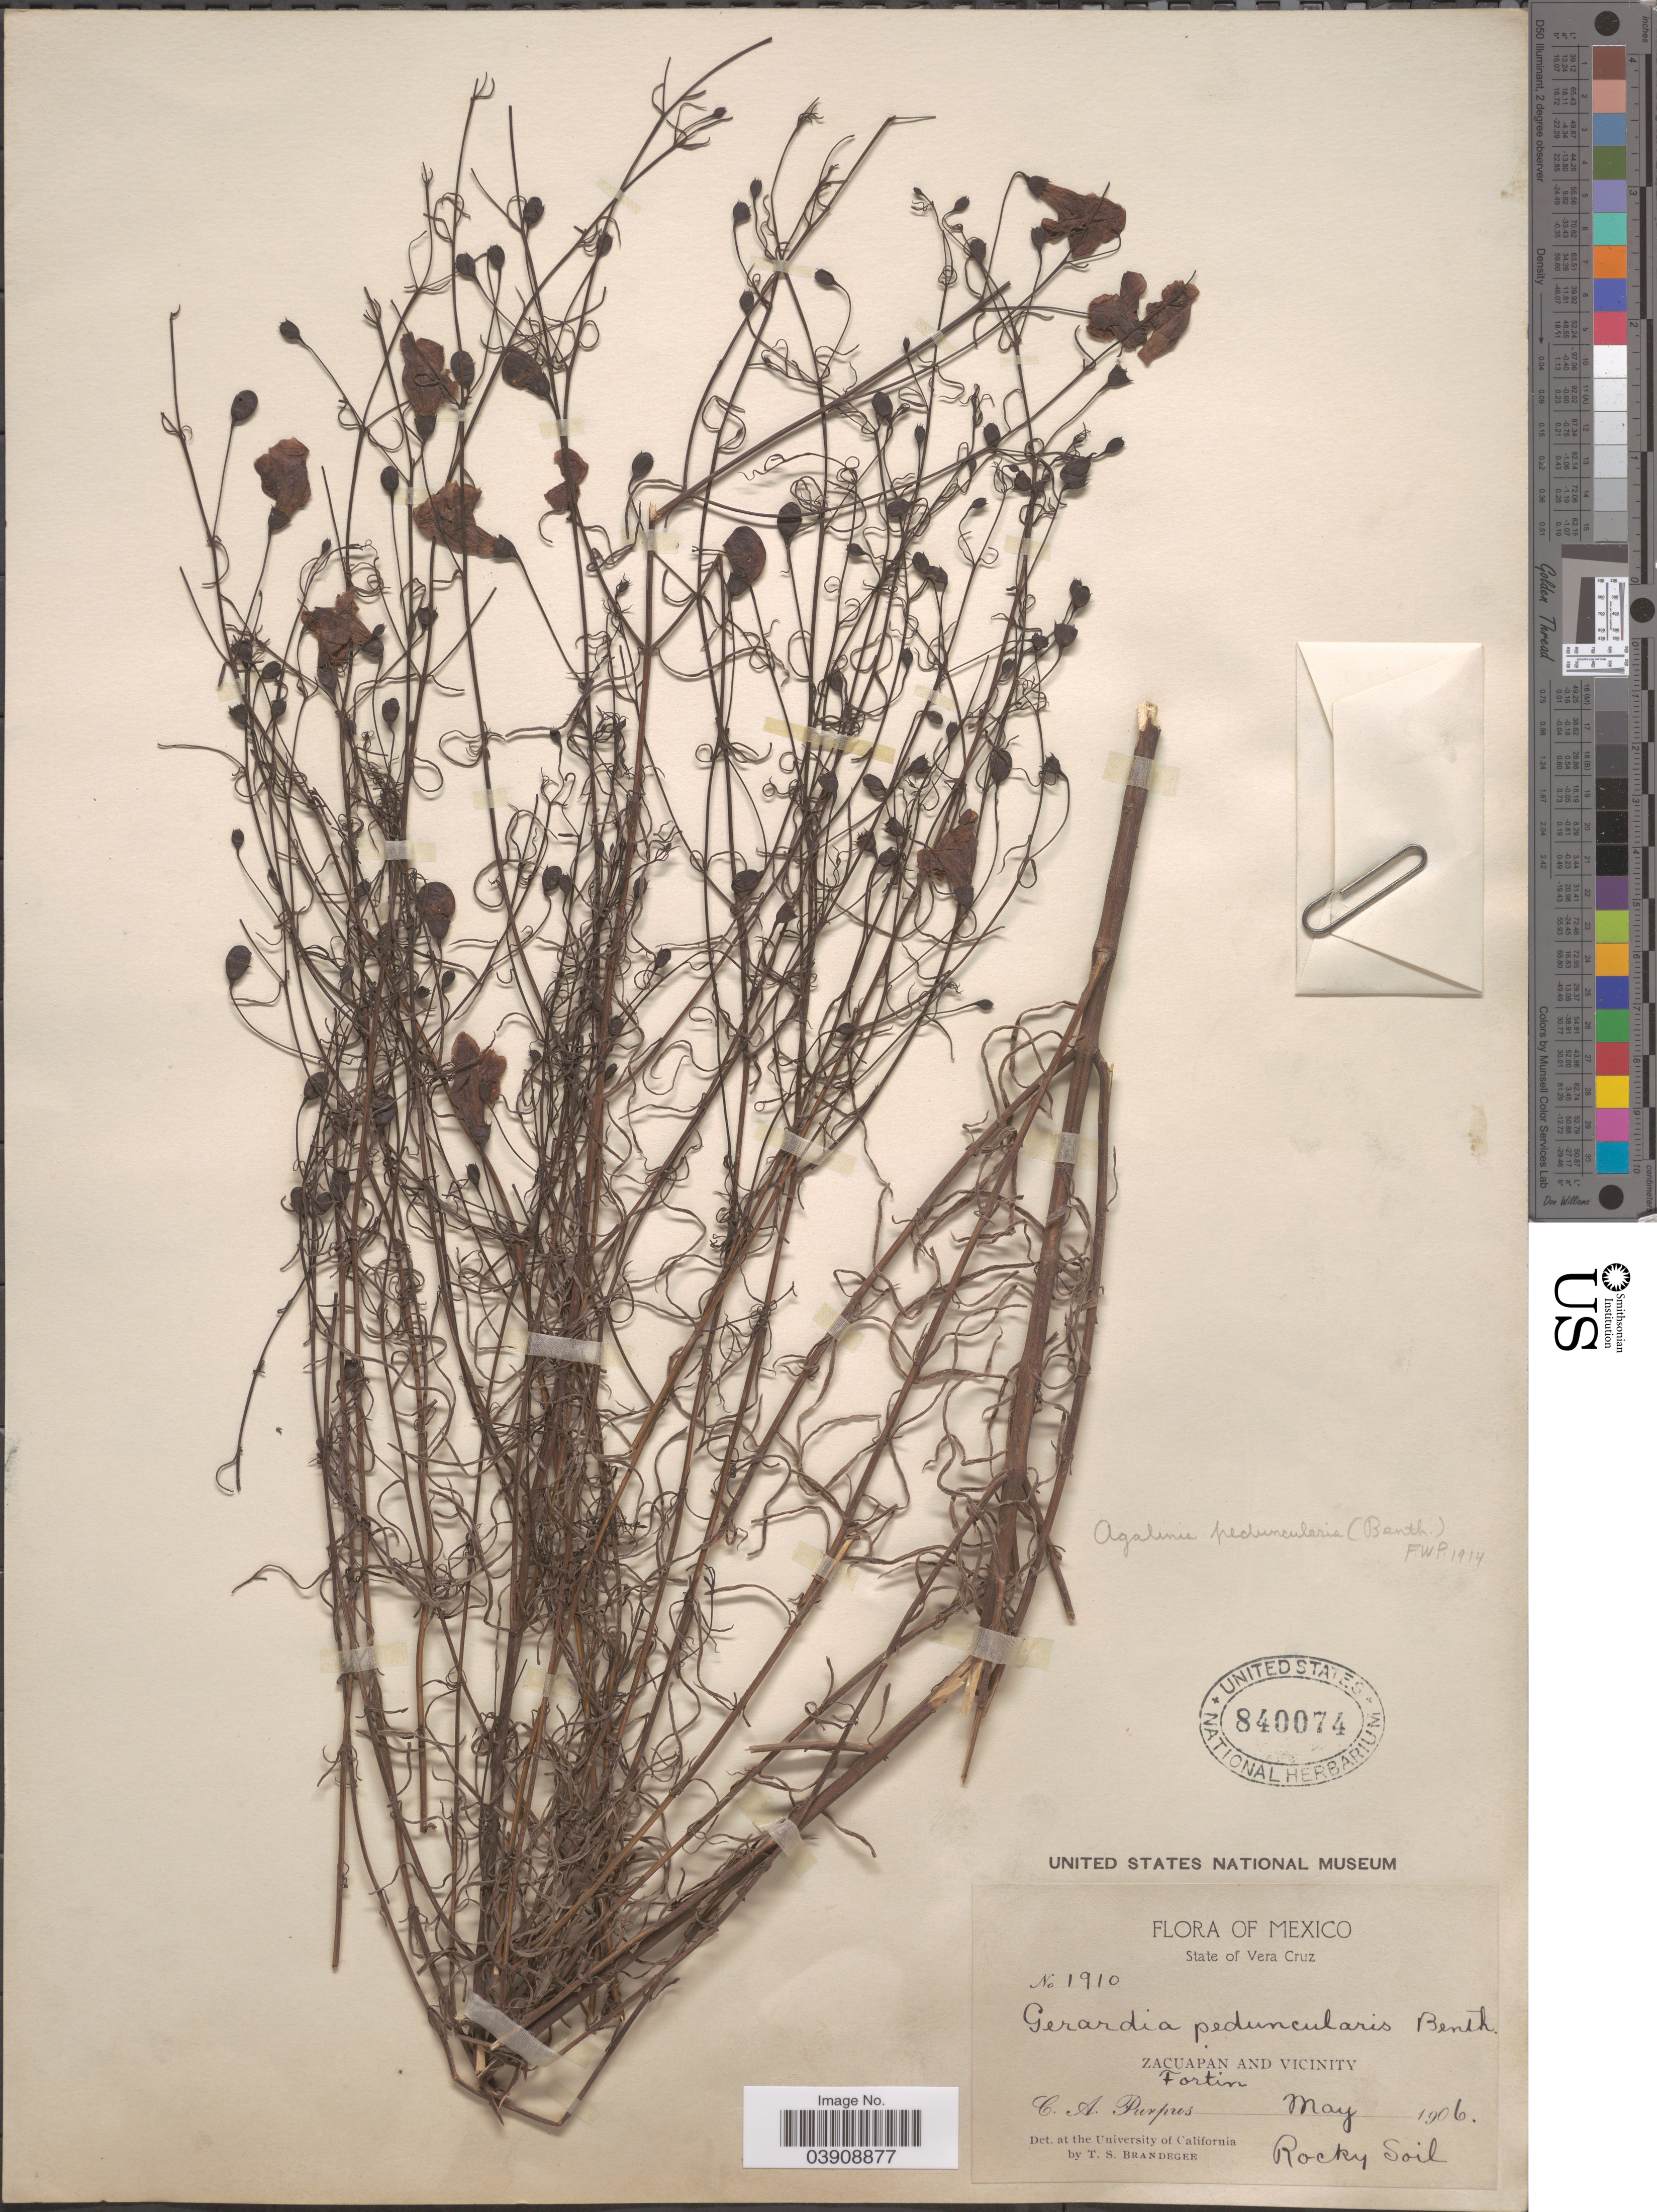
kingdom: Plantae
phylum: Tracheophyta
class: Magnoliopsida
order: Lamiales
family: Orobanchaceae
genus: Agalinis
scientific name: Agalinis peduncularis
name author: (Benth.) Pennell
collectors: C. A. Purpus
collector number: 1910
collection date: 1906-05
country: Mexico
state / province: Veracruz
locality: Vera Cruz. Zacuapan and vicinity. Fortin.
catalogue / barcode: US 840074